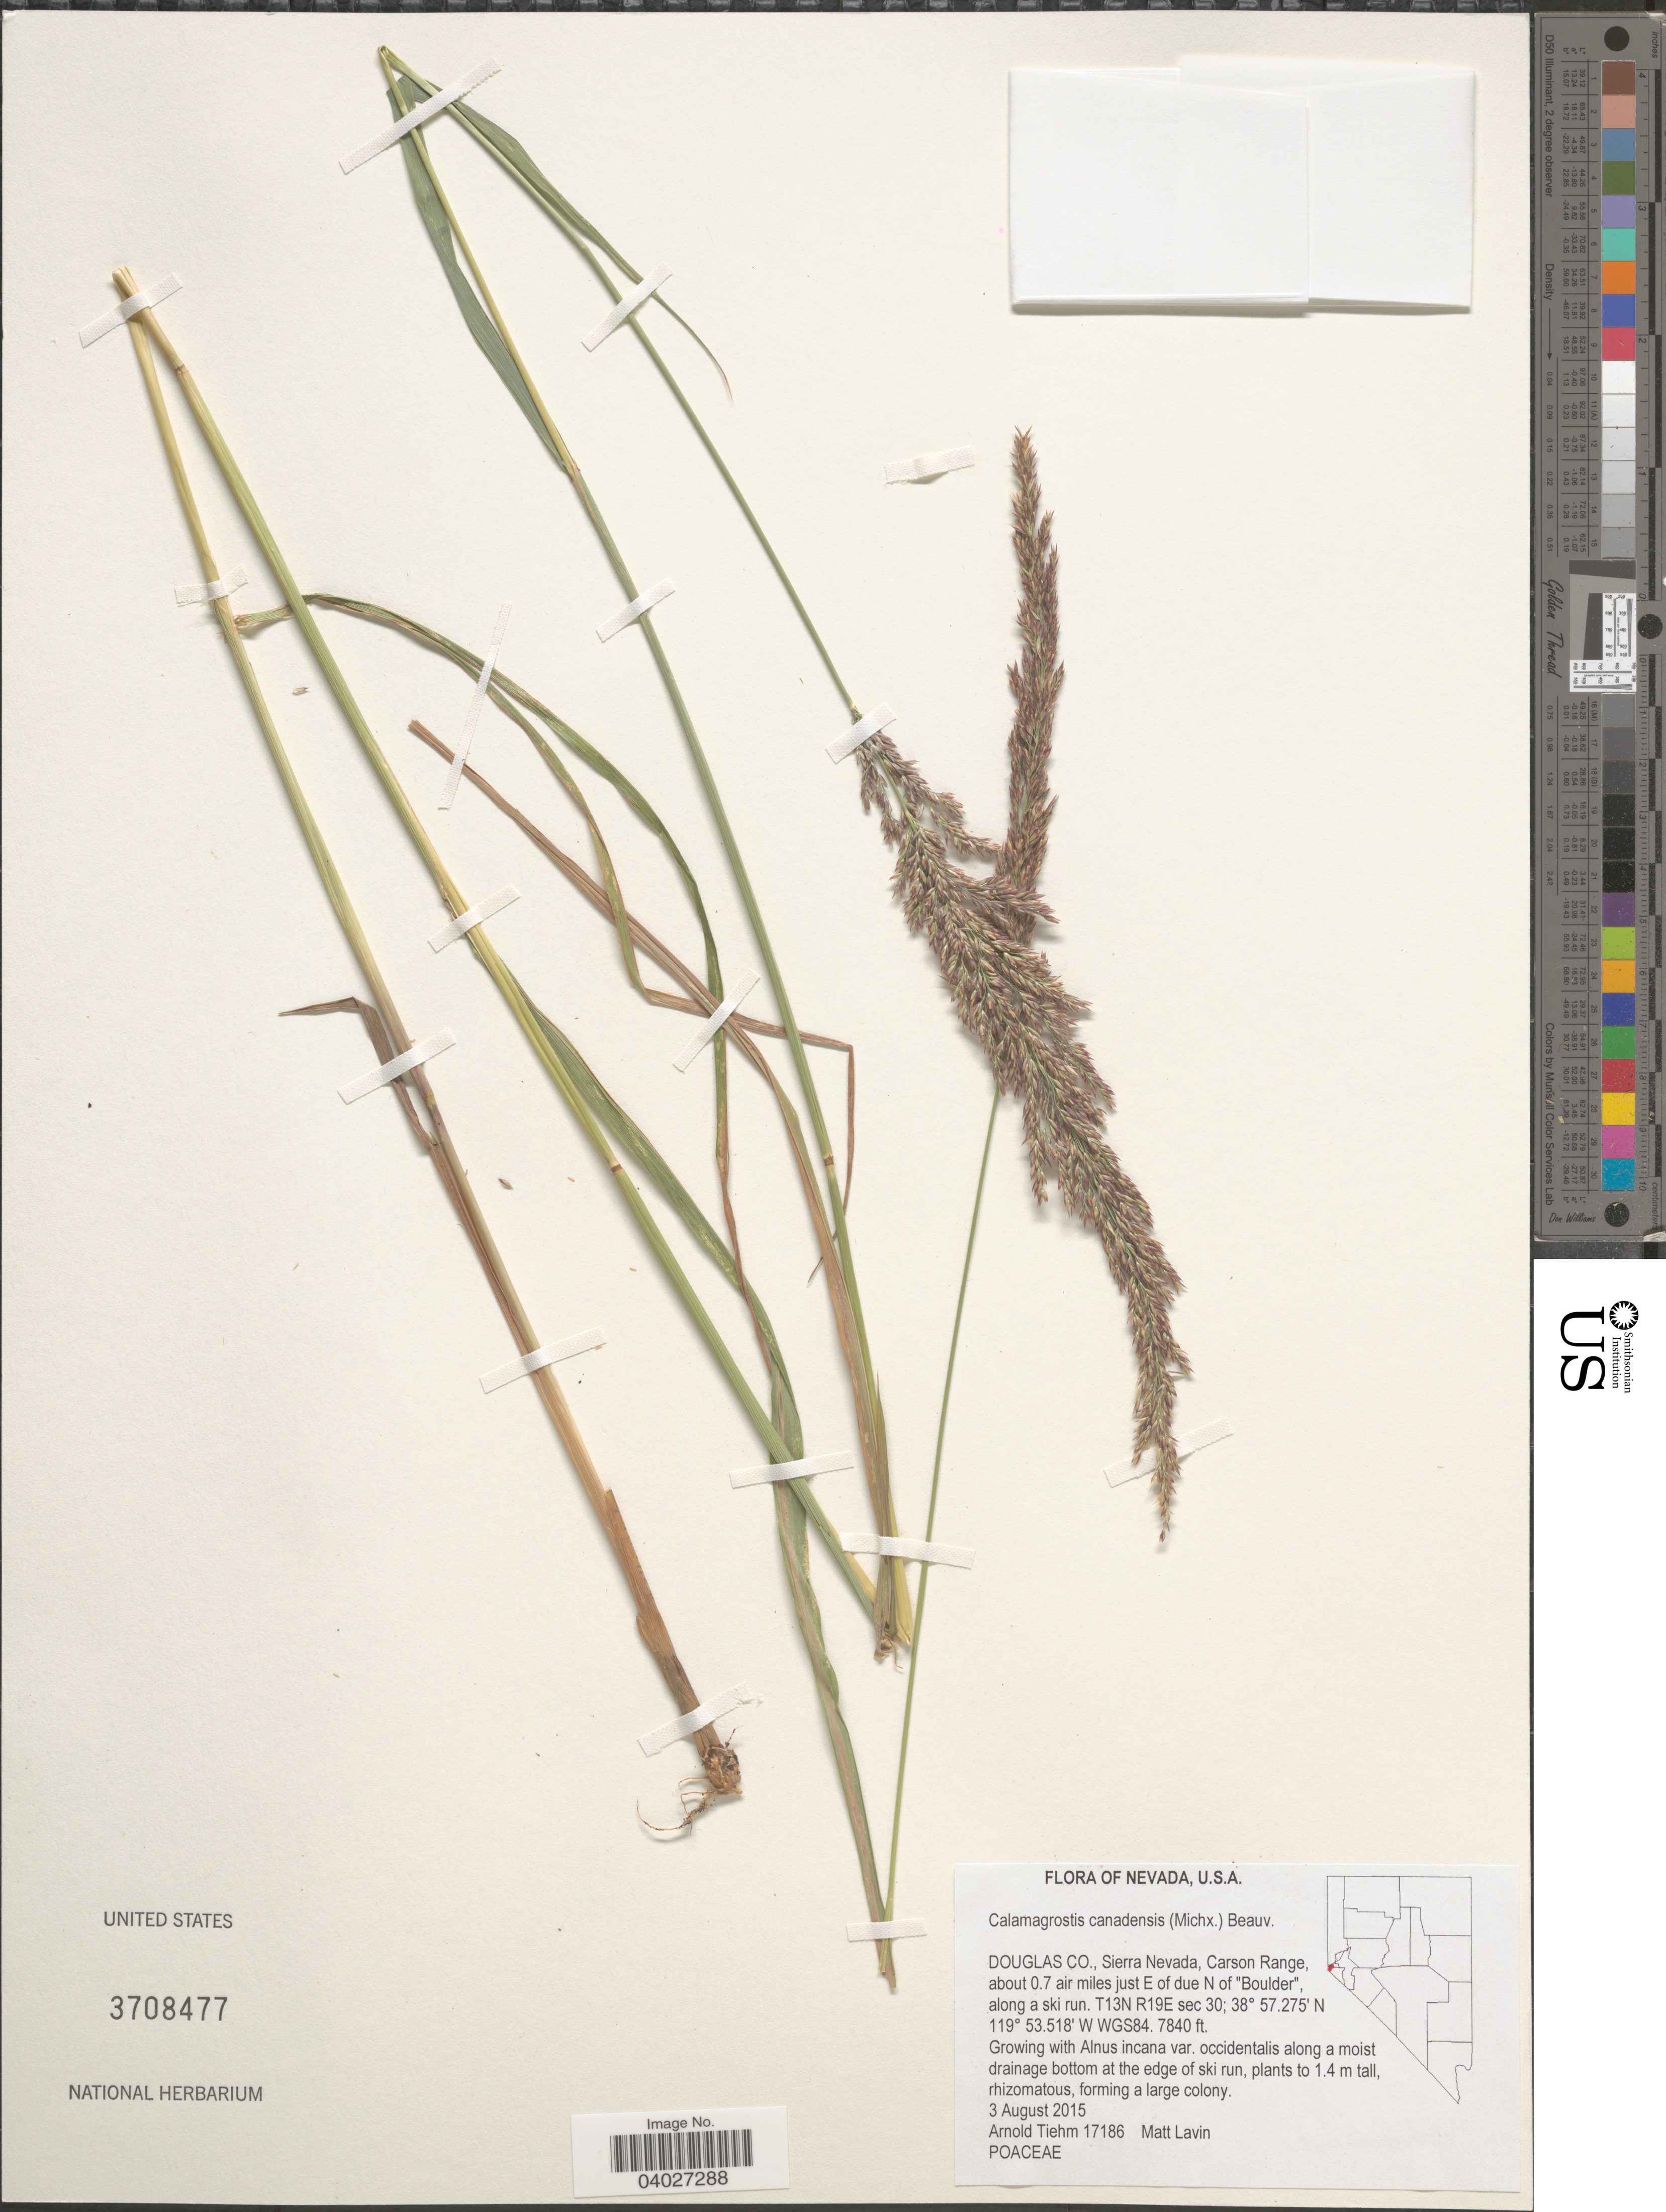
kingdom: Plantae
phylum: Tracheophyta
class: Liliopsida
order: Poales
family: Poaceae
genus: Calamagrostis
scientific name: Calamagrostis canadensis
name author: (Michx.) P. Beauv.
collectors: A. Tiehm & M. Lavin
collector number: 17186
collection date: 2015-08-03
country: United States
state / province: Nevada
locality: Douglas Co., Sierra Nevada, Carson Range, about 0.7 air miles just E of due N of "Boulder" along a ski run. T13N R19E sec 30, WGS84.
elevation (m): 2390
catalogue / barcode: US 3708477